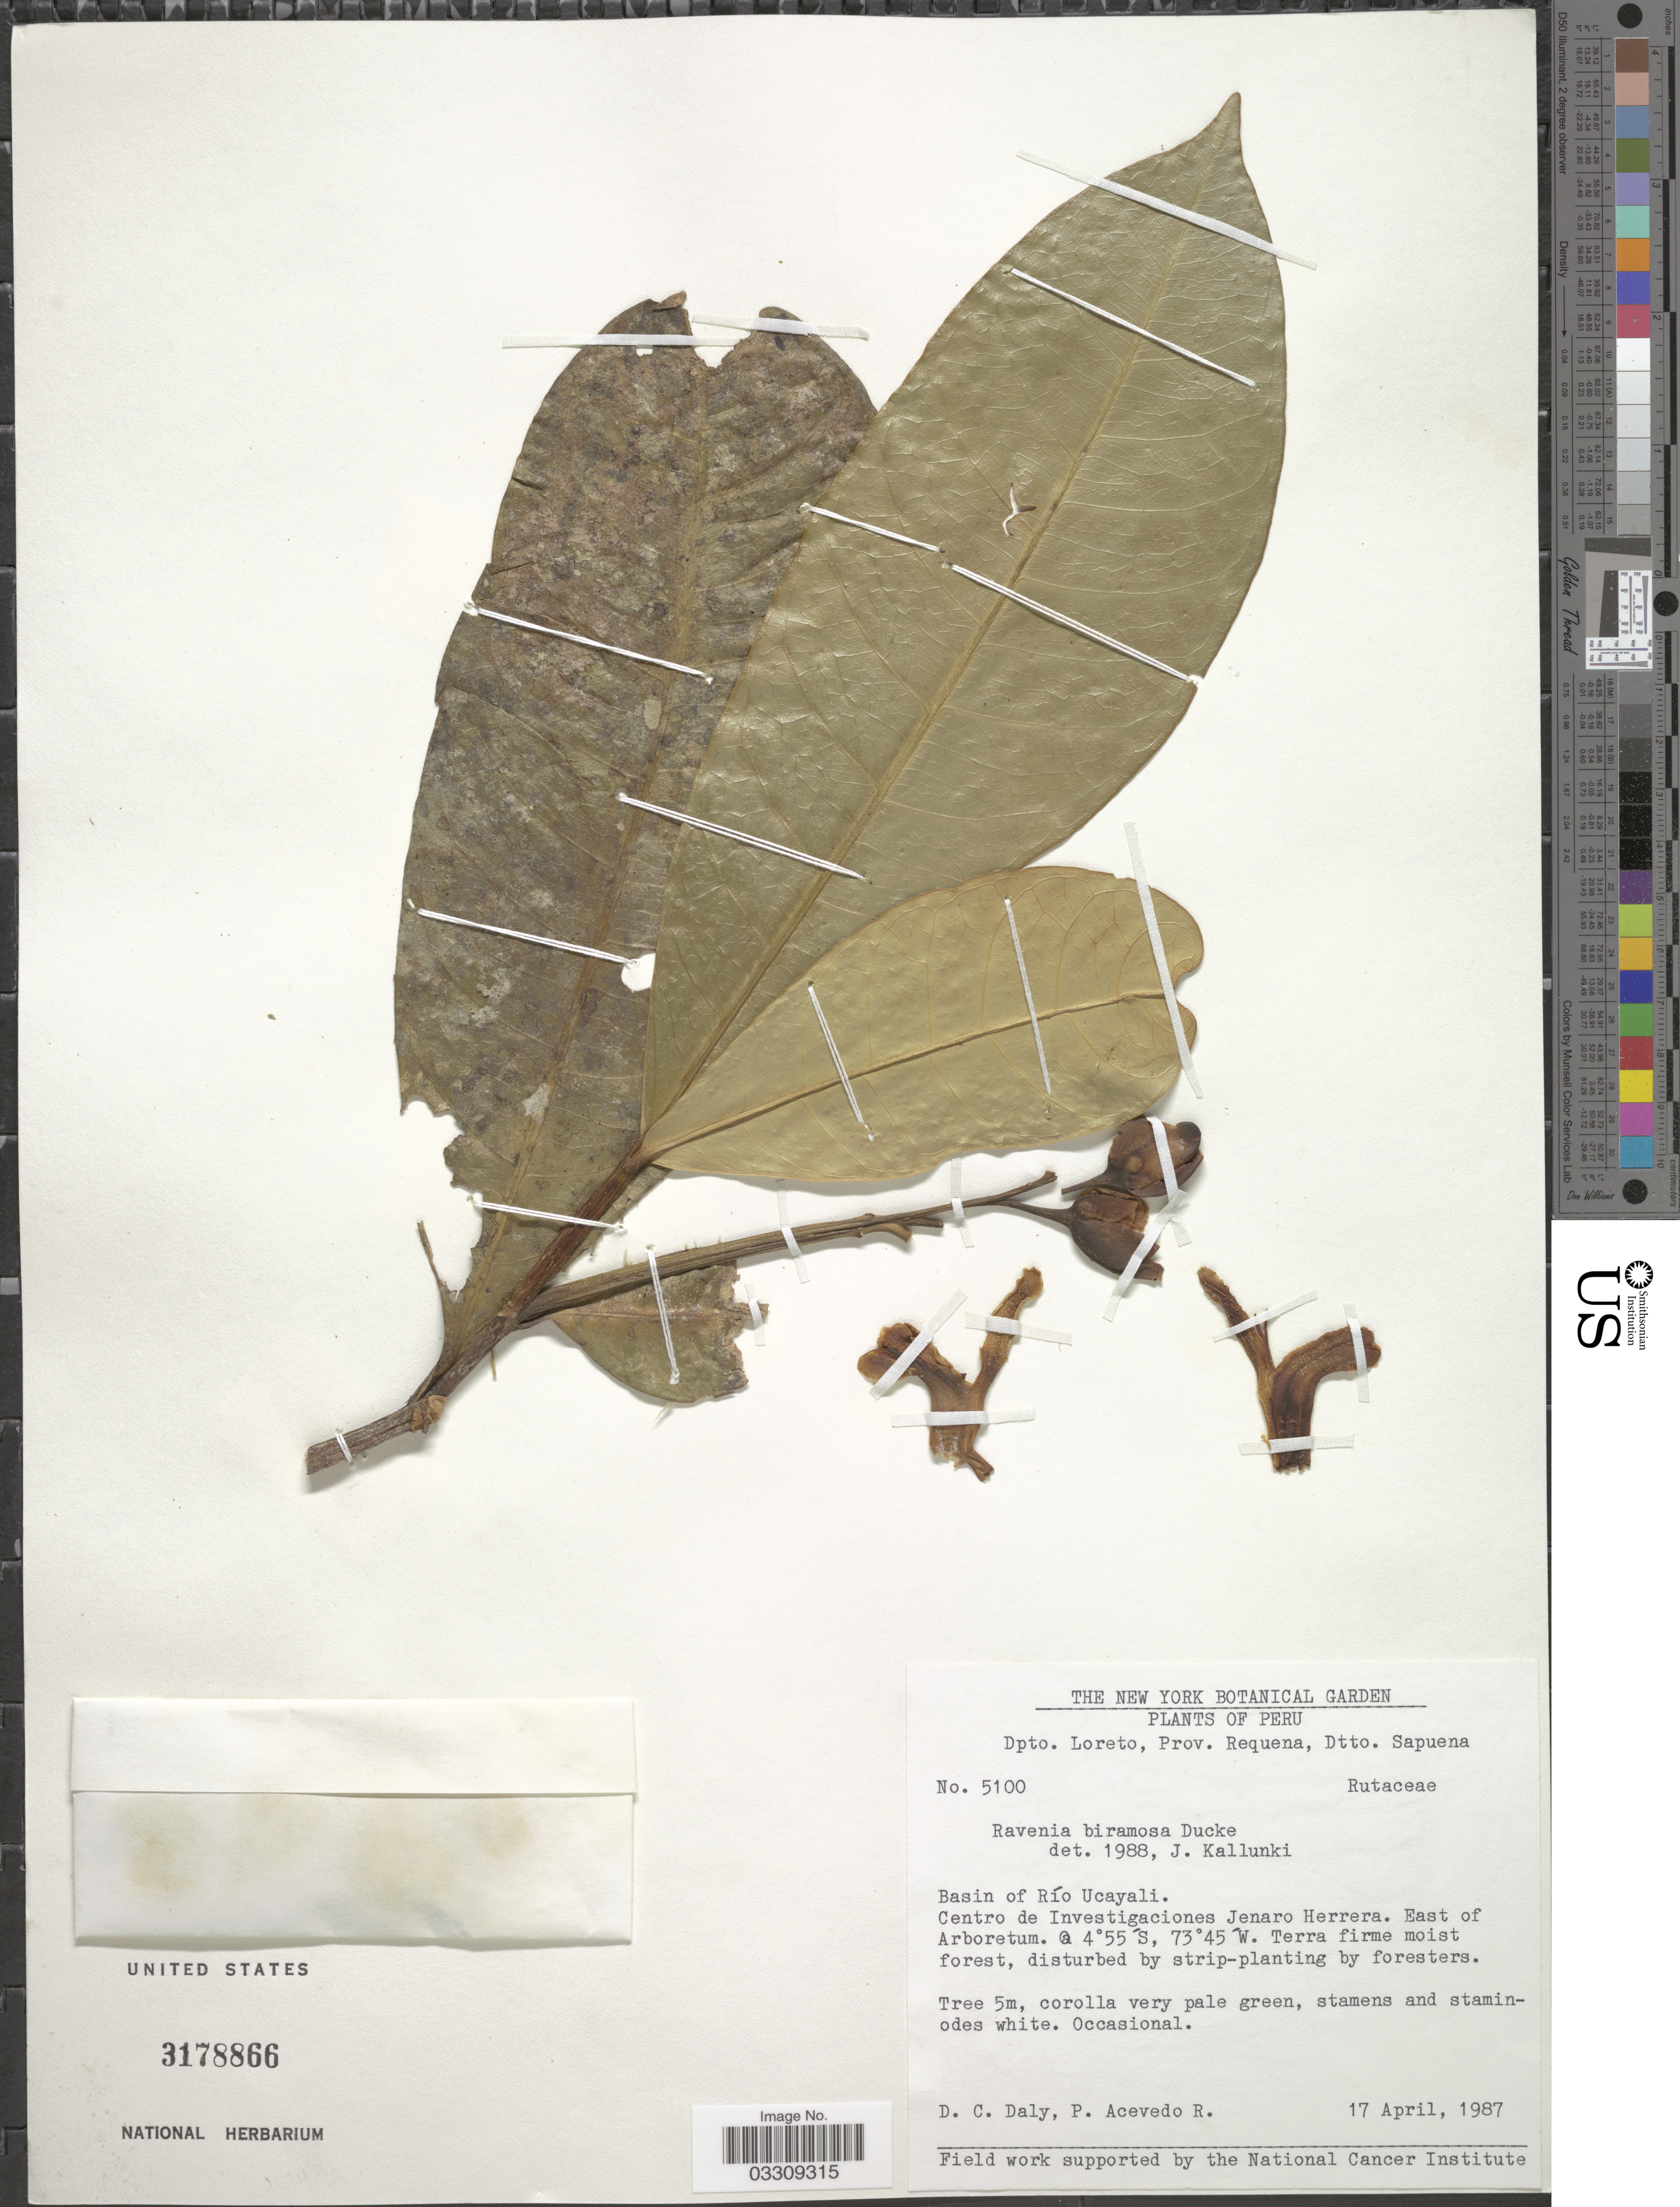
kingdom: Plantae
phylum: Tracheophyta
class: Magnoliopsida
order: Sapindales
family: Rutaceae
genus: Ravenia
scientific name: Ravenia biramosa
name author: Ducke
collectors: D. C. Daly & P. Acevedo R.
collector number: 5100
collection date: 1987-04-17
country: Peru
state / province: Loreto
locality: Dpto. Loreto, Prov. Requena, Dtto. Sapuena. Basin of Río Ucayali. Centro de Investigaciones Jenaro Herrera. East of Arboretum.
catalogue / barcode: US 3178866